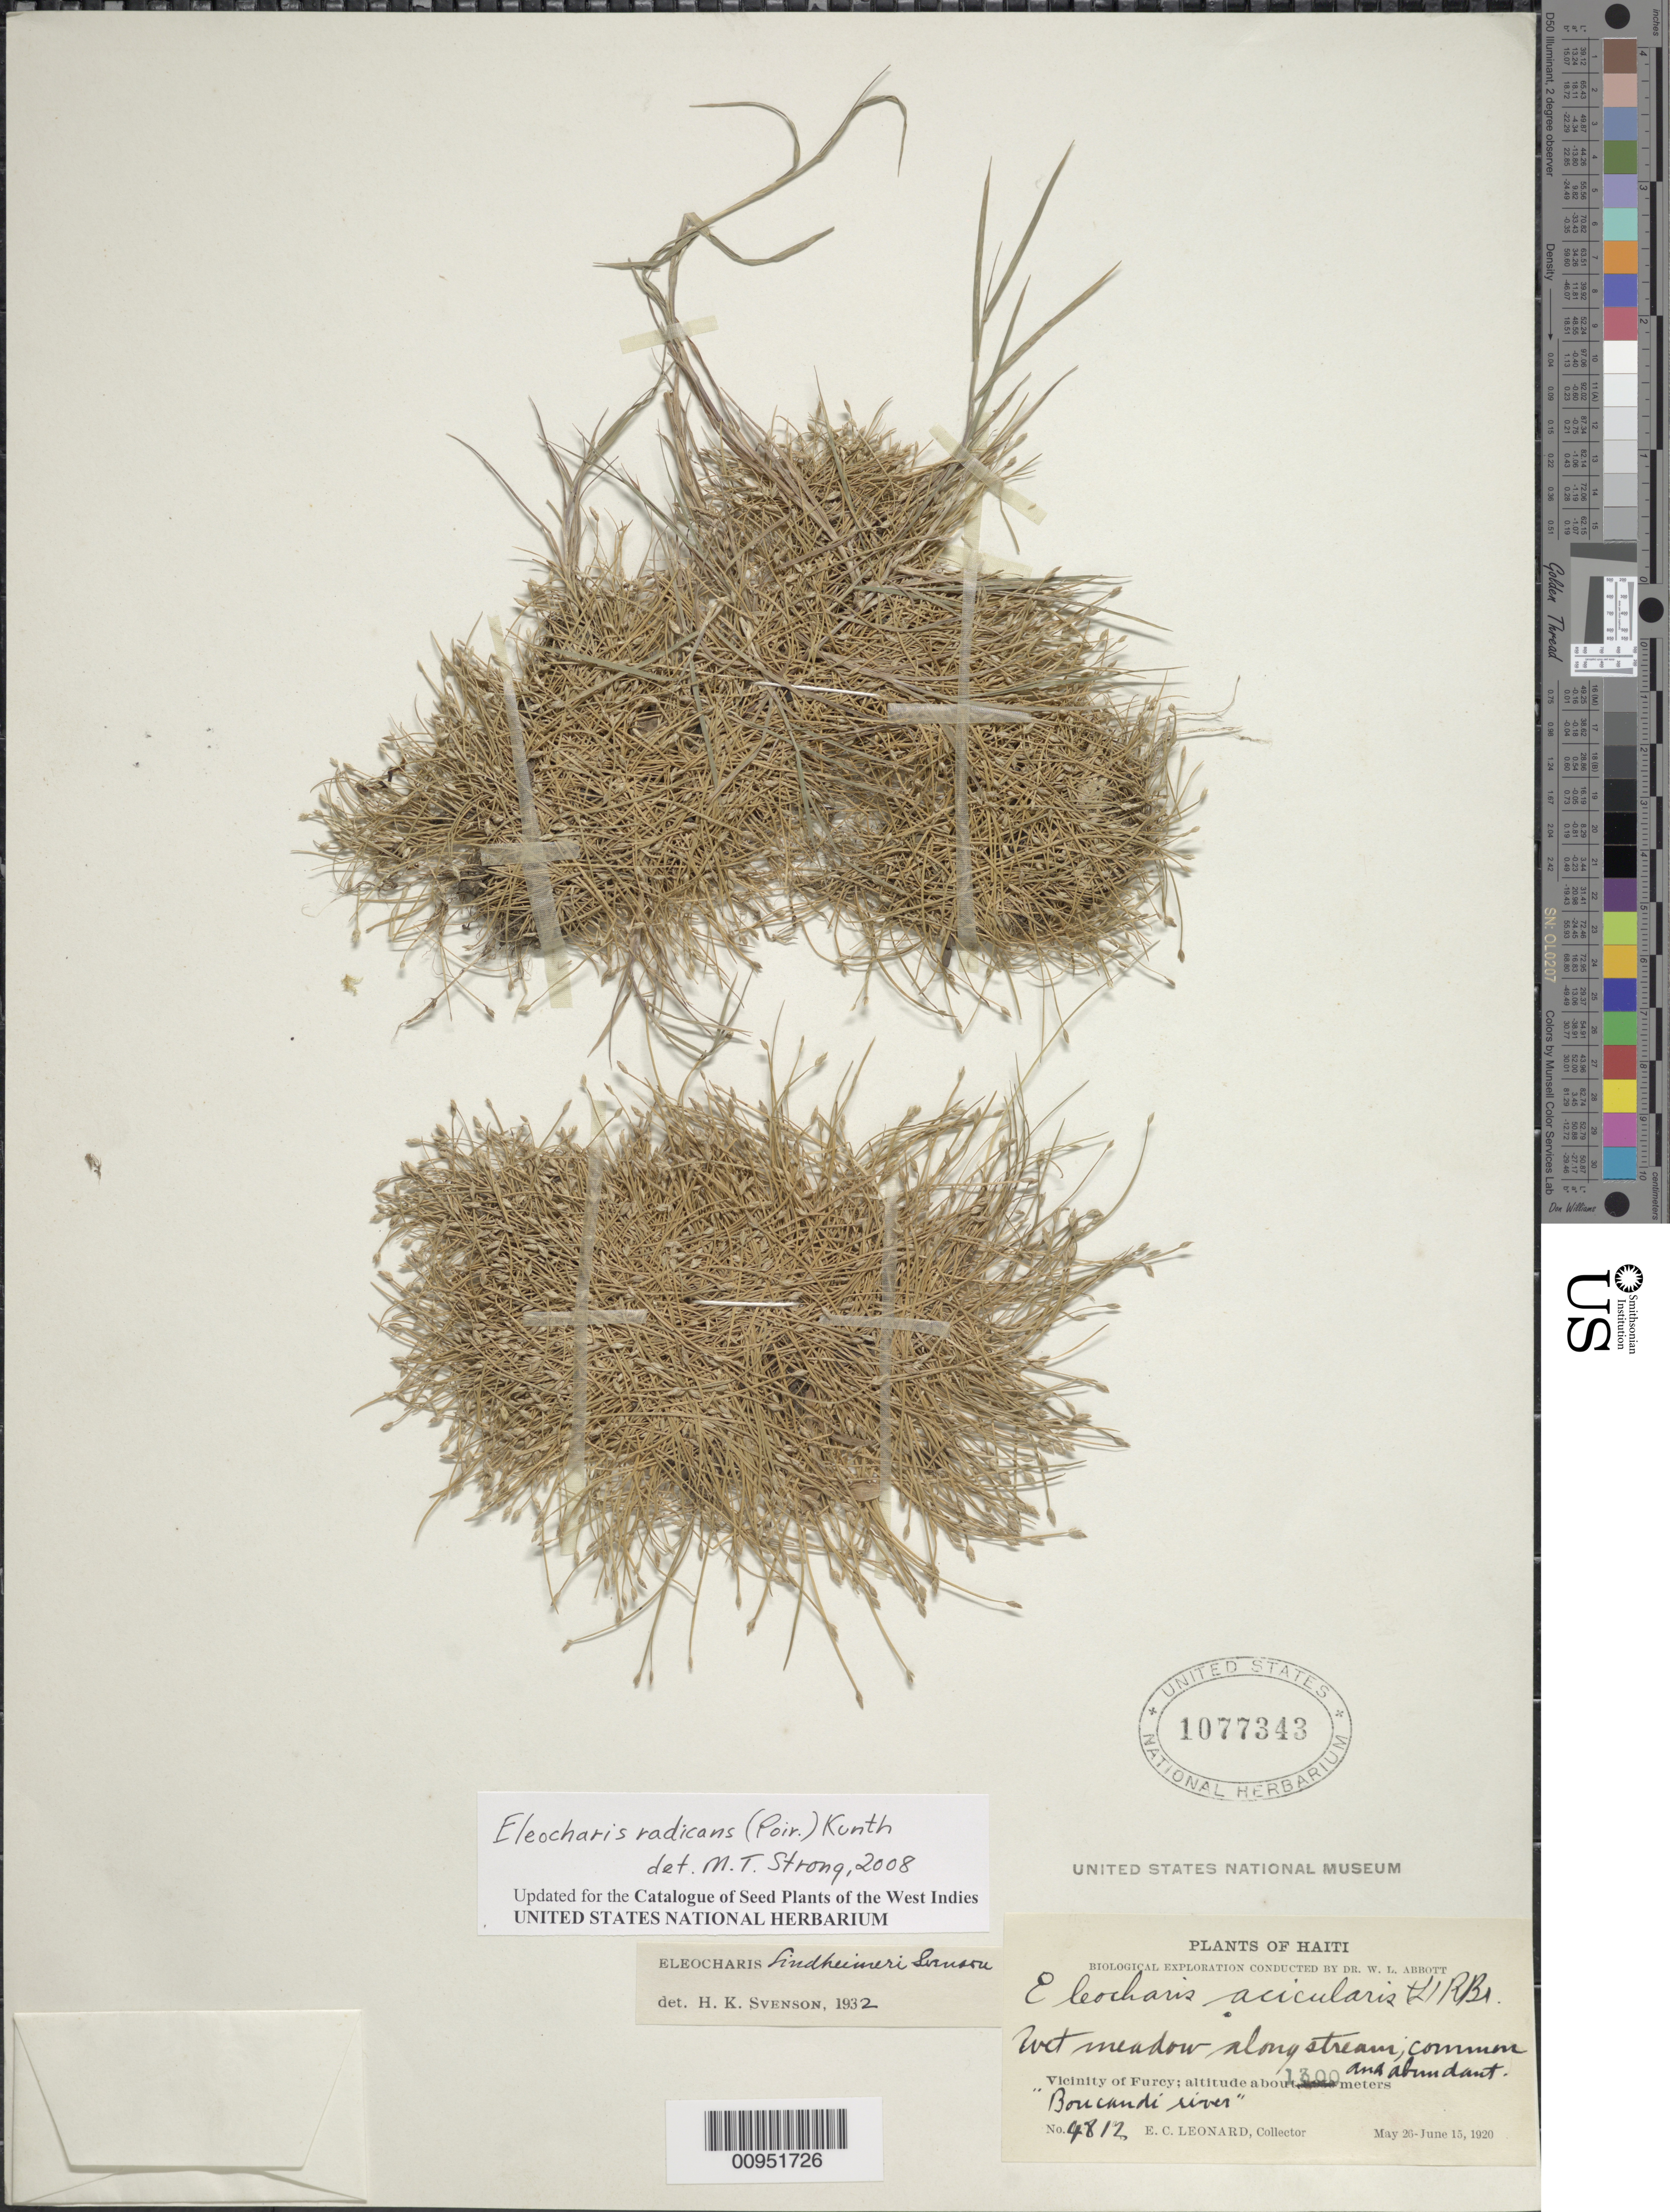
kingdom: Plantae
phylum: Tracheophyta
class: Liliopsida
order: Poales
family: Cyperaceae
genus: Eleocharis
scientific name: Eleocharis radicans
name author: (A. Dietrich) Kunth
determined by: Strong, M. T., (US), Smithsonian Institution - National Museum of Natural History (UNITED STATES)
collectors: E. C. Leonard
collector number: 4812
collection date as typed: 26 May 1920 to 15 Jun 1920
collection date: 1920-05-26/1920-06-15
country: Haiti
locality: Vicinity of Furcy, meadow along stream, "Boucandi River"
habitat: Wet meadow along stream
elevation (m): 1300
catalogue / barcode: US 1077343